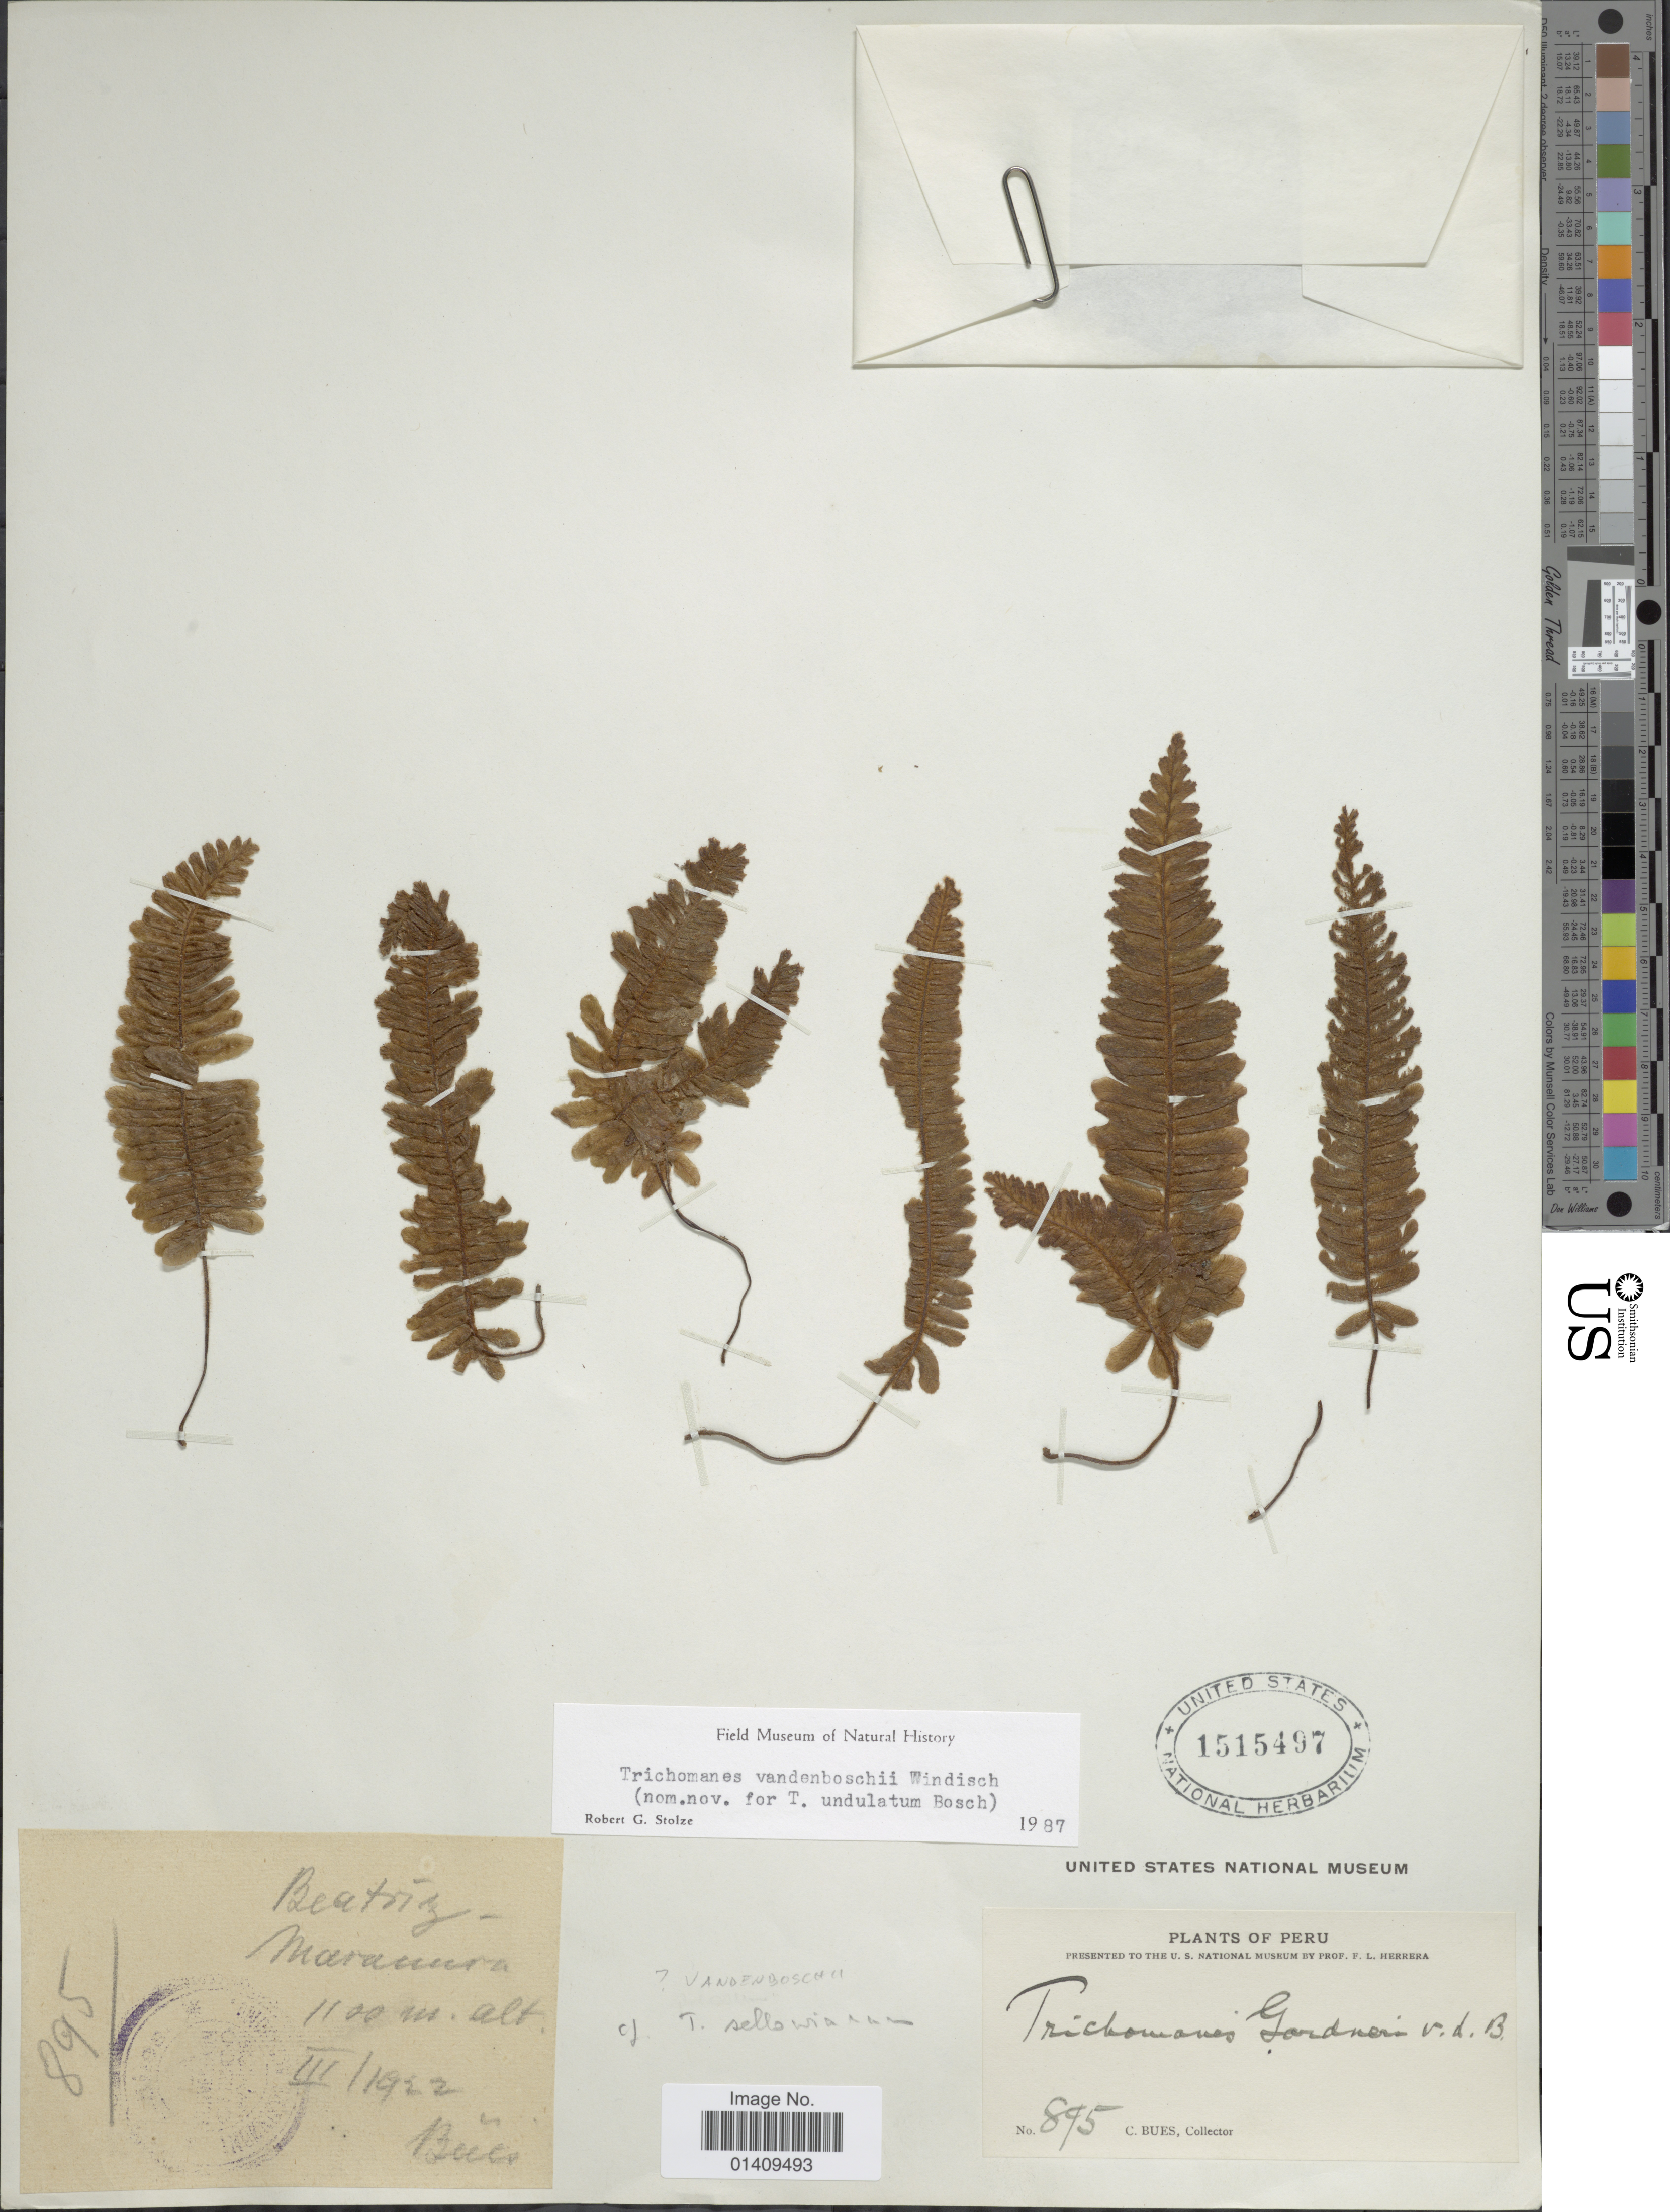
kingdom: Plantae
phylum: Tracheophyta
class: Polypodiopsida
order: Hymenophyllales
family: Hymenophyllaceae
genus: Trichomanes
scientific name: Trichomanes vandenboschii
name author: P.G. Windisch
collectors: C. Bues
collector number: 895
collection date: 1922-03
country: Peru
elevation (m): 1100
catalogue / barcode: US 1515497